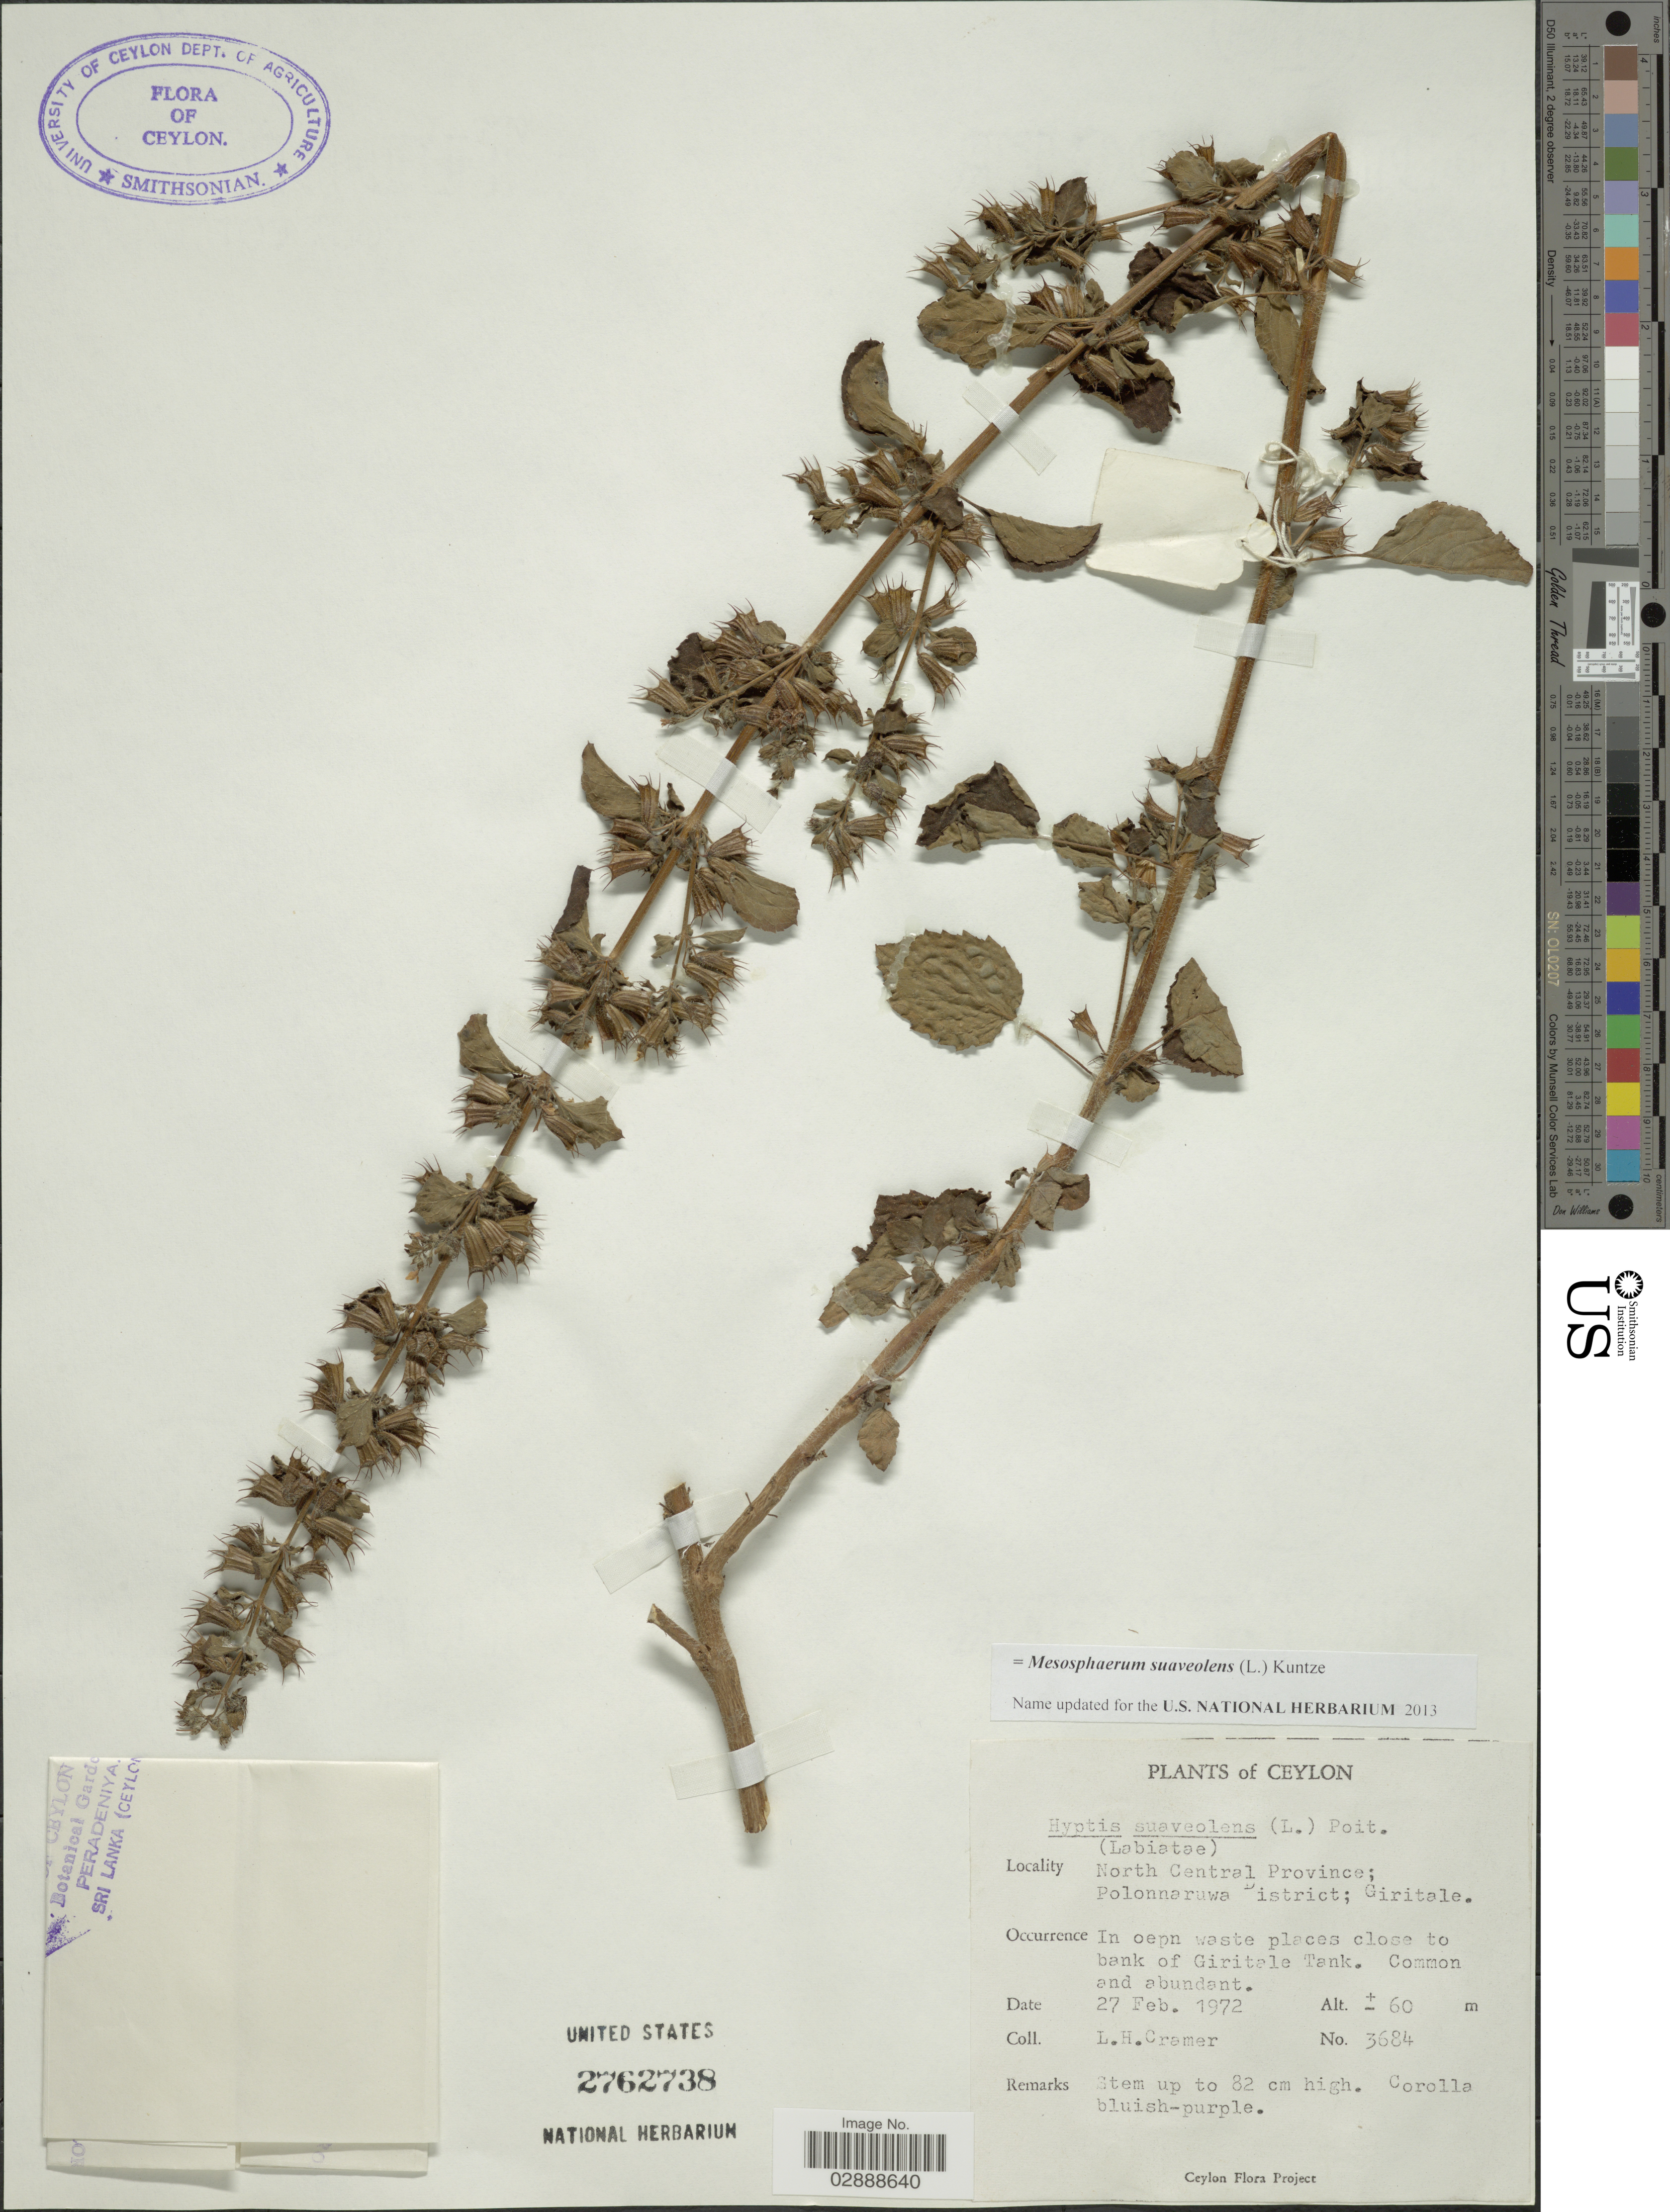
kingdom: Plantae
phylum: Tracheophyta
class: Magnoliopsida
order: Lamiales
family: Lamiaceae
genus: Mesosphaerum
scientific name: Mesosphaerum suaveolens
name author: (L.) Kuntze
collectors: L. H. Cramer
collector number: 3684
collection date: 1972-02-27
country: Sri Lanka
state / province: North Central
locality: Ceylon, Polonnaruwa District; Giritale, In oepn waste places close to bank of Giritale Tank.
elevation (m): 60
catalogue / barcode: US 2762738